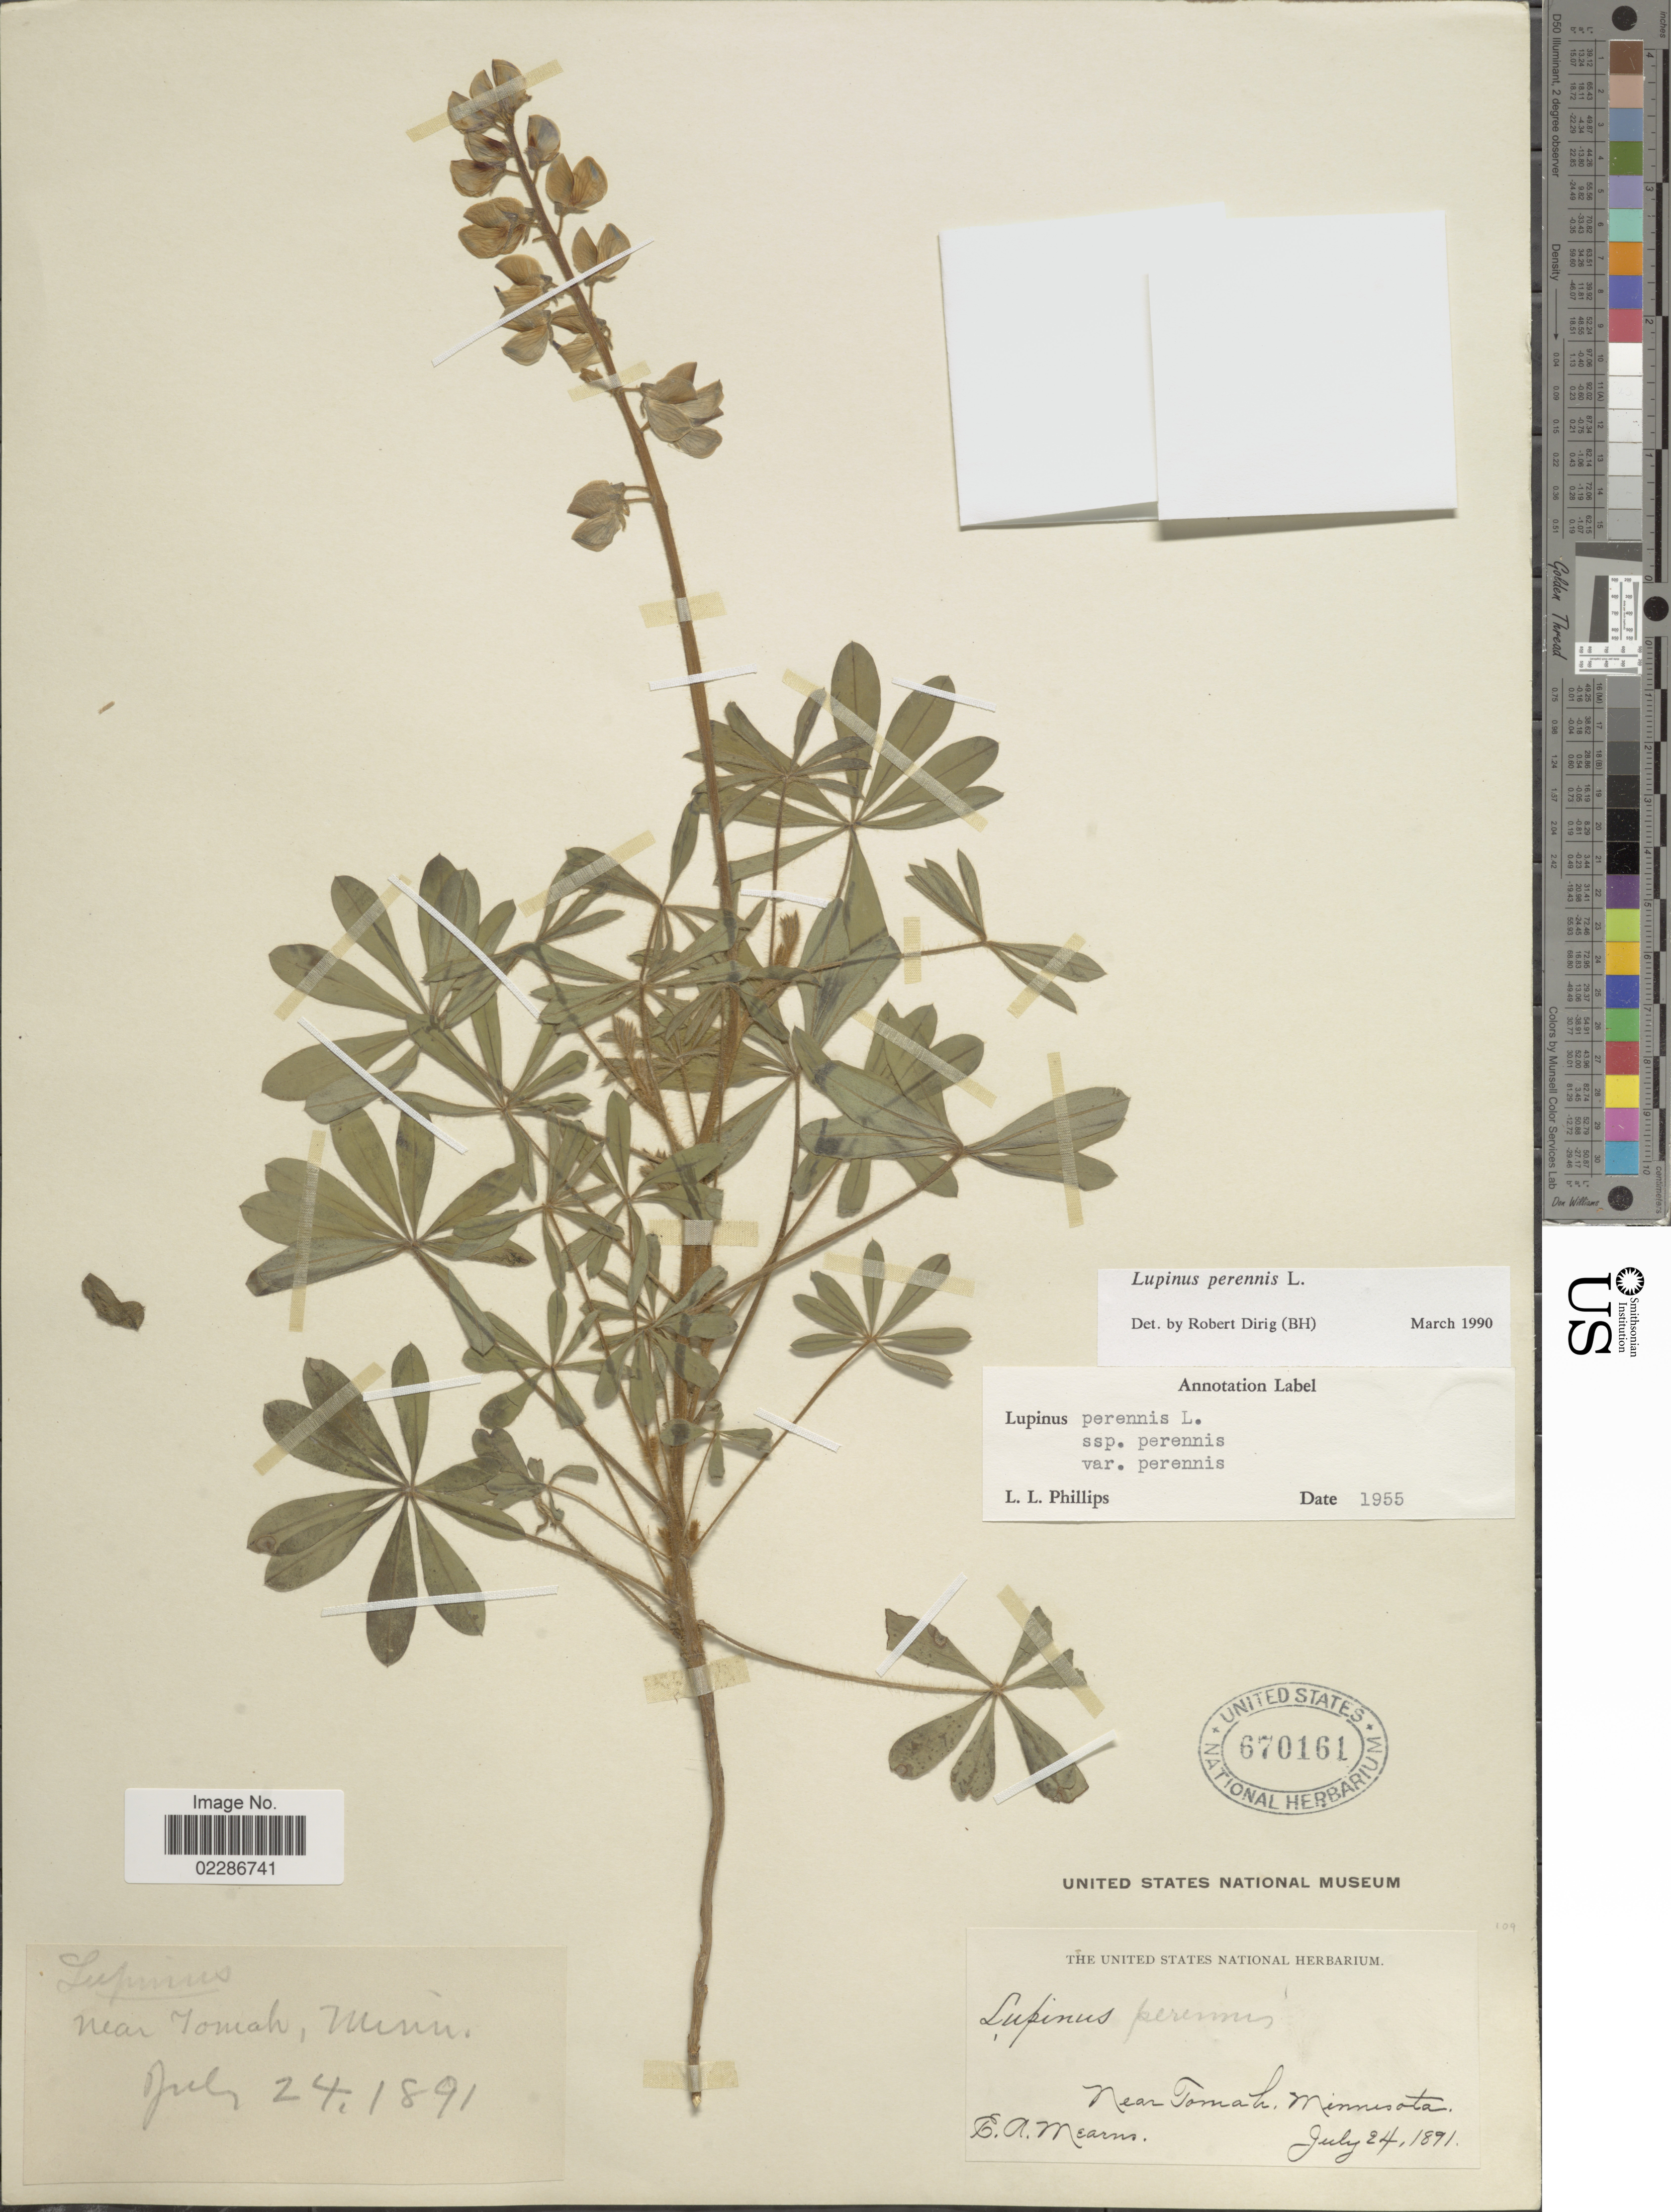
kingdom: Plantae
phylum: Tracheophyta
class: Magnoliopsida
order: Fabales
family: Fabaceae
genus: Lupinus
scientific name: Lupinus perennis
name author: L.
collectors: E. A. Mearns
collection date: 1891-07-24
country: United States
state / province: Minnesota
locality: Near Tomah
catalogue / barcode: US 670161